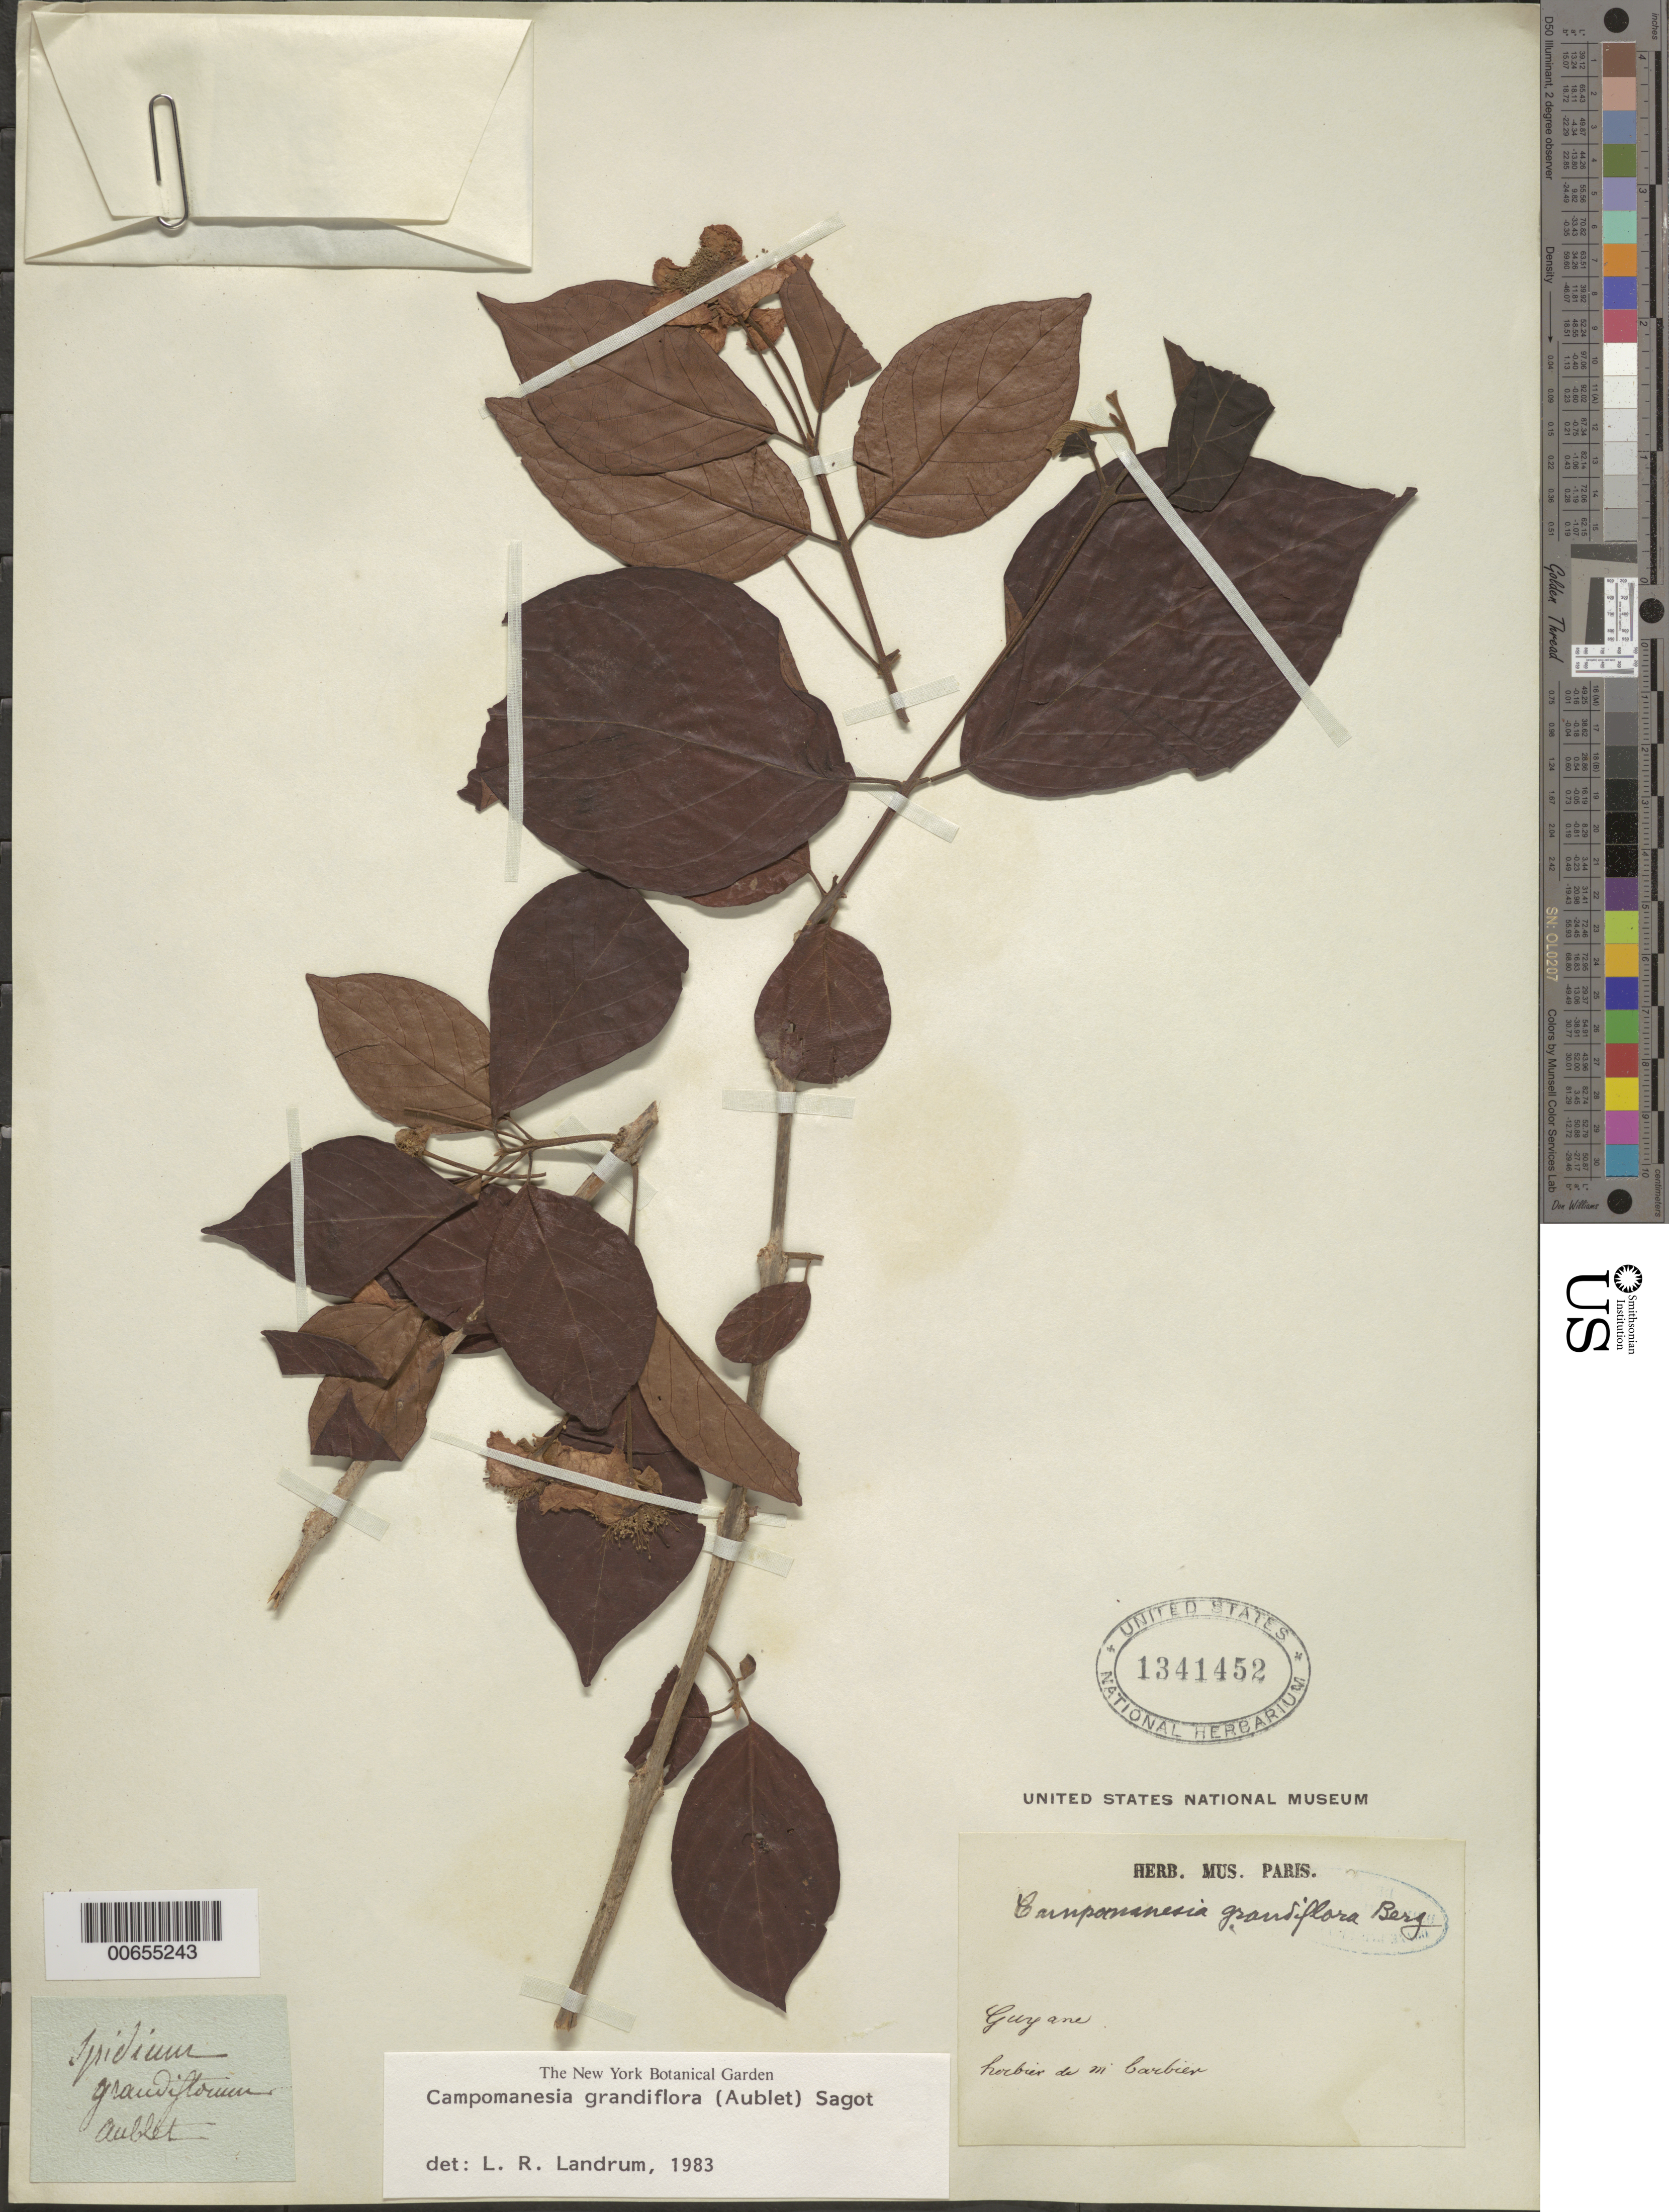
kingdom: Plantae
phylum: Tracheophyta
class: Magnoliopsida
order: Myrtales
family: Myrtaceae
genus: Campomanesia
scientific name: Campomanesia grandiflora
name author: (Aubl.) Sagot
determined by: Landrum, L. R.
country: French Guiana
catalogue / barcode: US 1341452